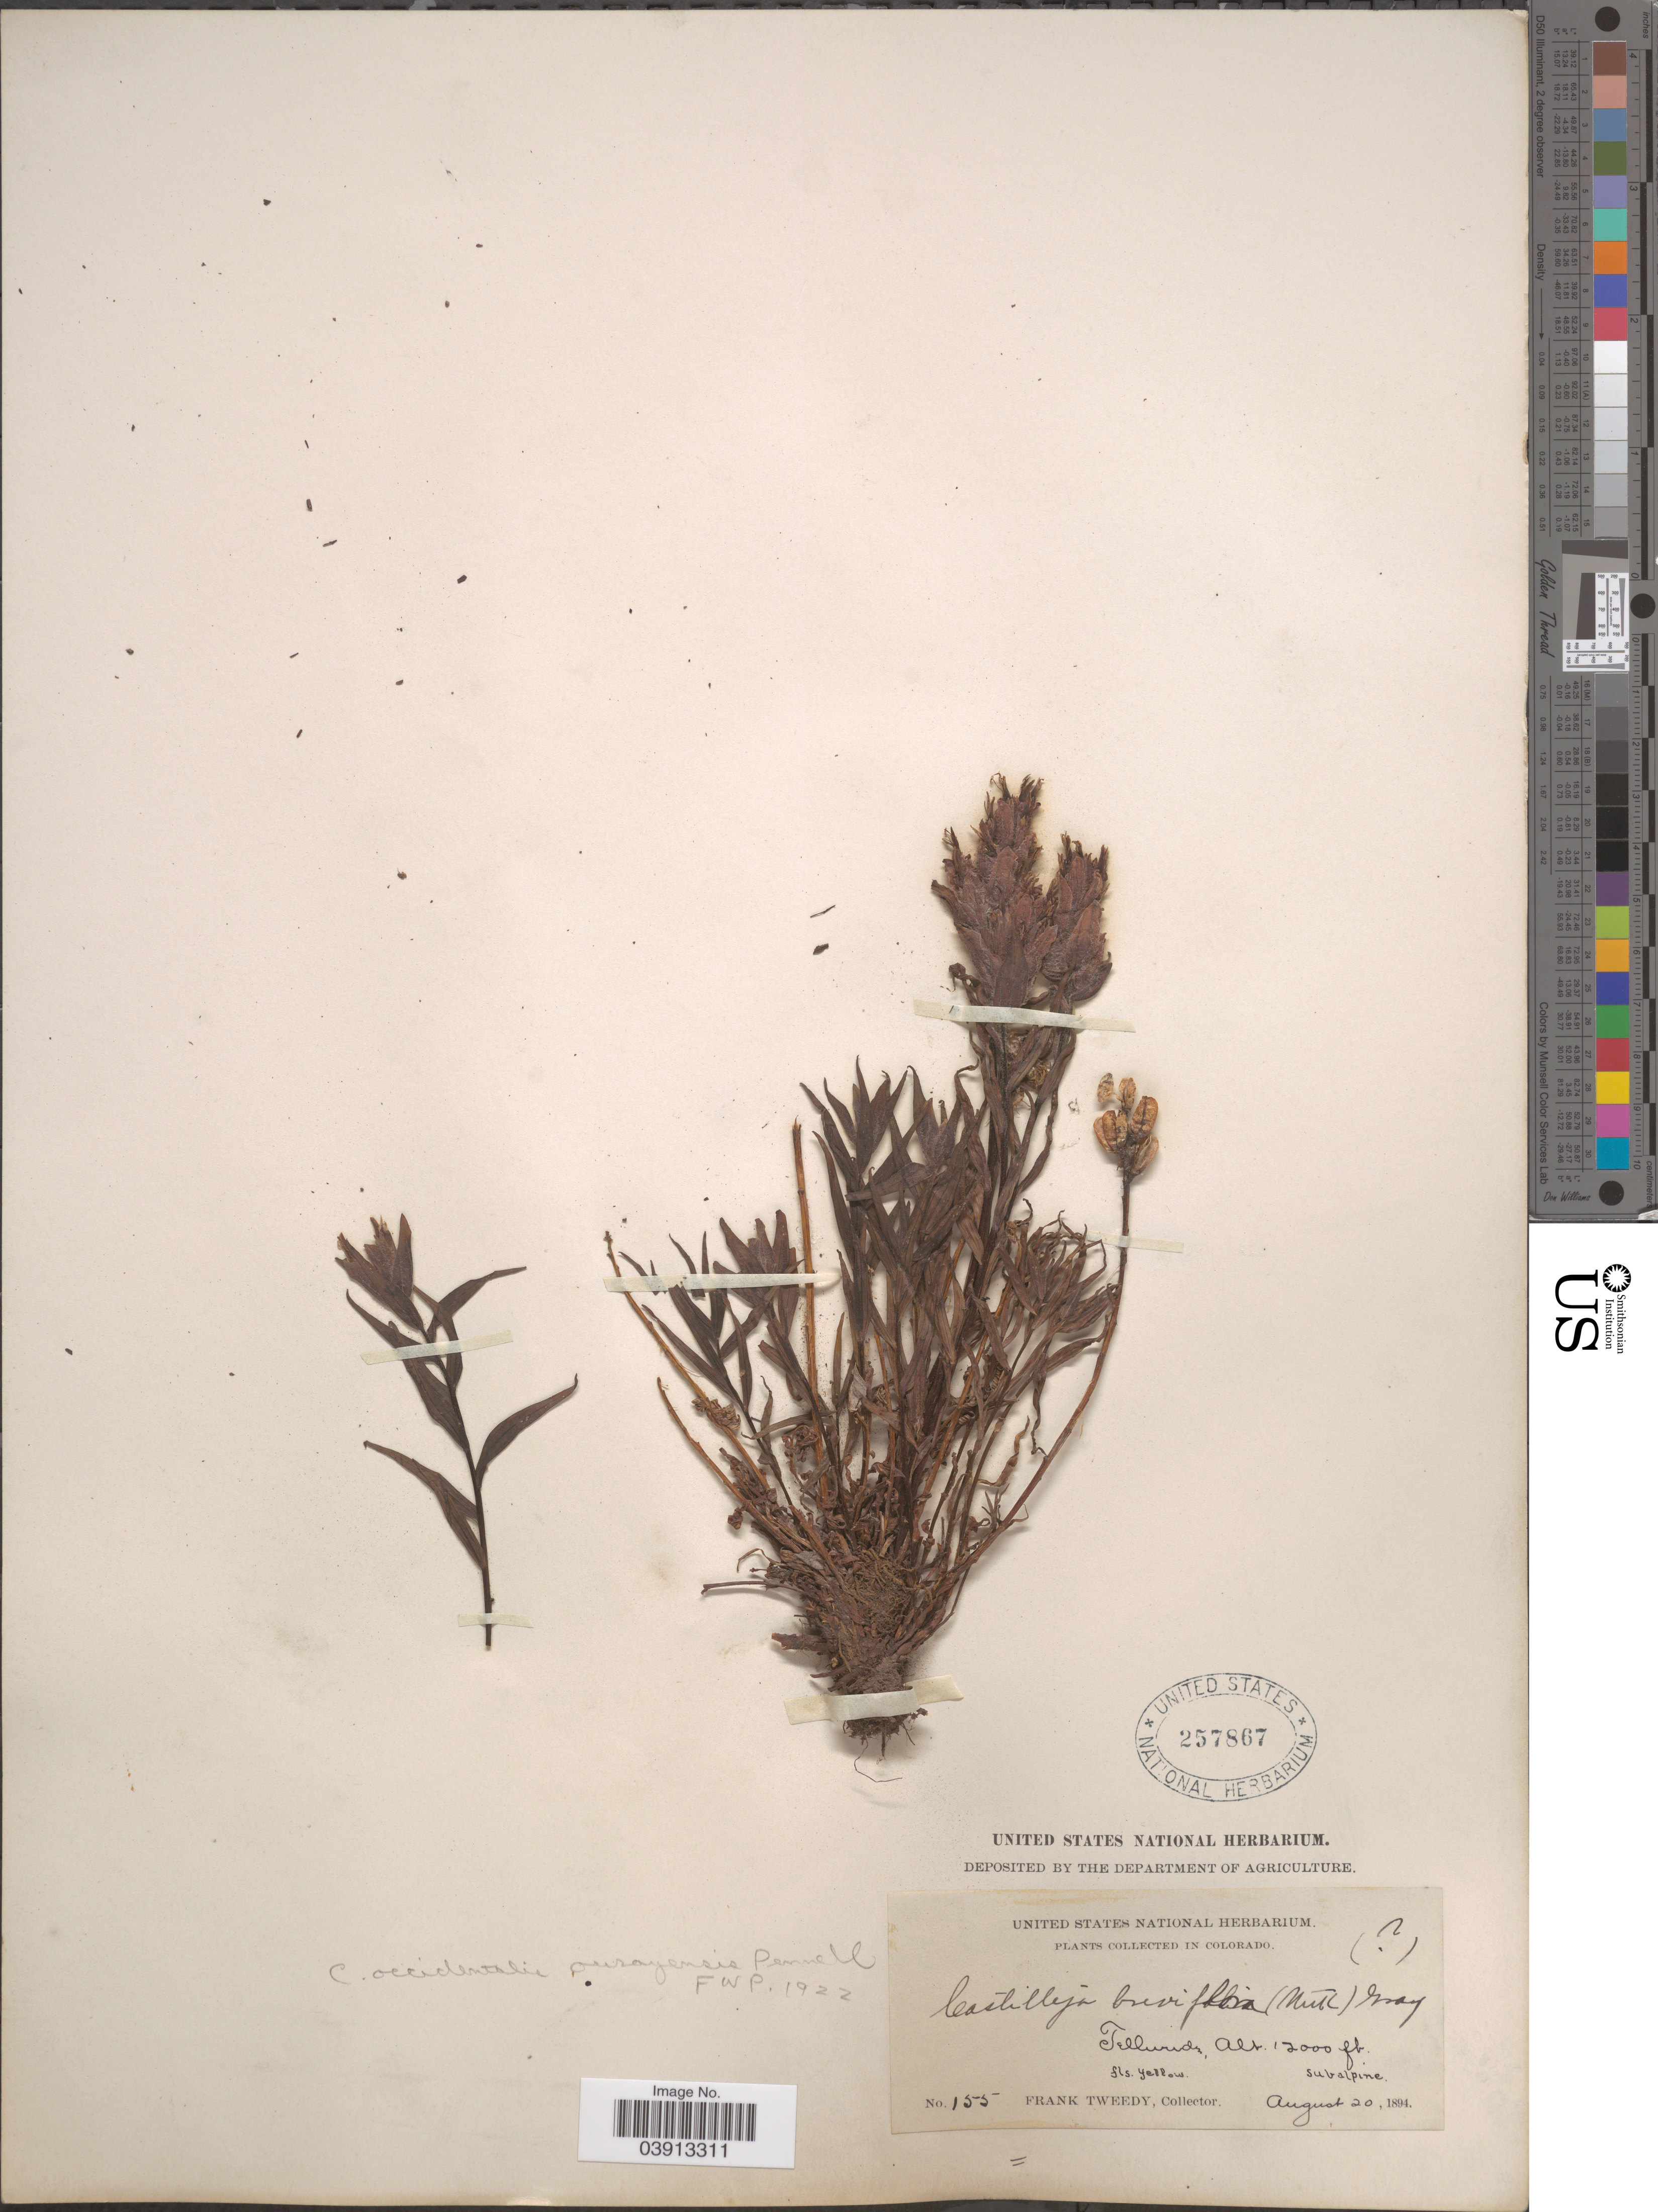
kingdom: Plantae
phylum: Tracheophyta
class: Magnoliopsida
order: Lamiales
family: Orobanchaceae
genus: Castilleja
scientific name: Castilleja occidentalis var. ourayensis Pennell comb. nov. ined.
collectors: F. Tweedy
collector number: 155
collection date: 1894-08-20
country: United States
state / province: Colorado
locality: Telluride.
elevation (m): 3658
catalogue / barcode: US 257867